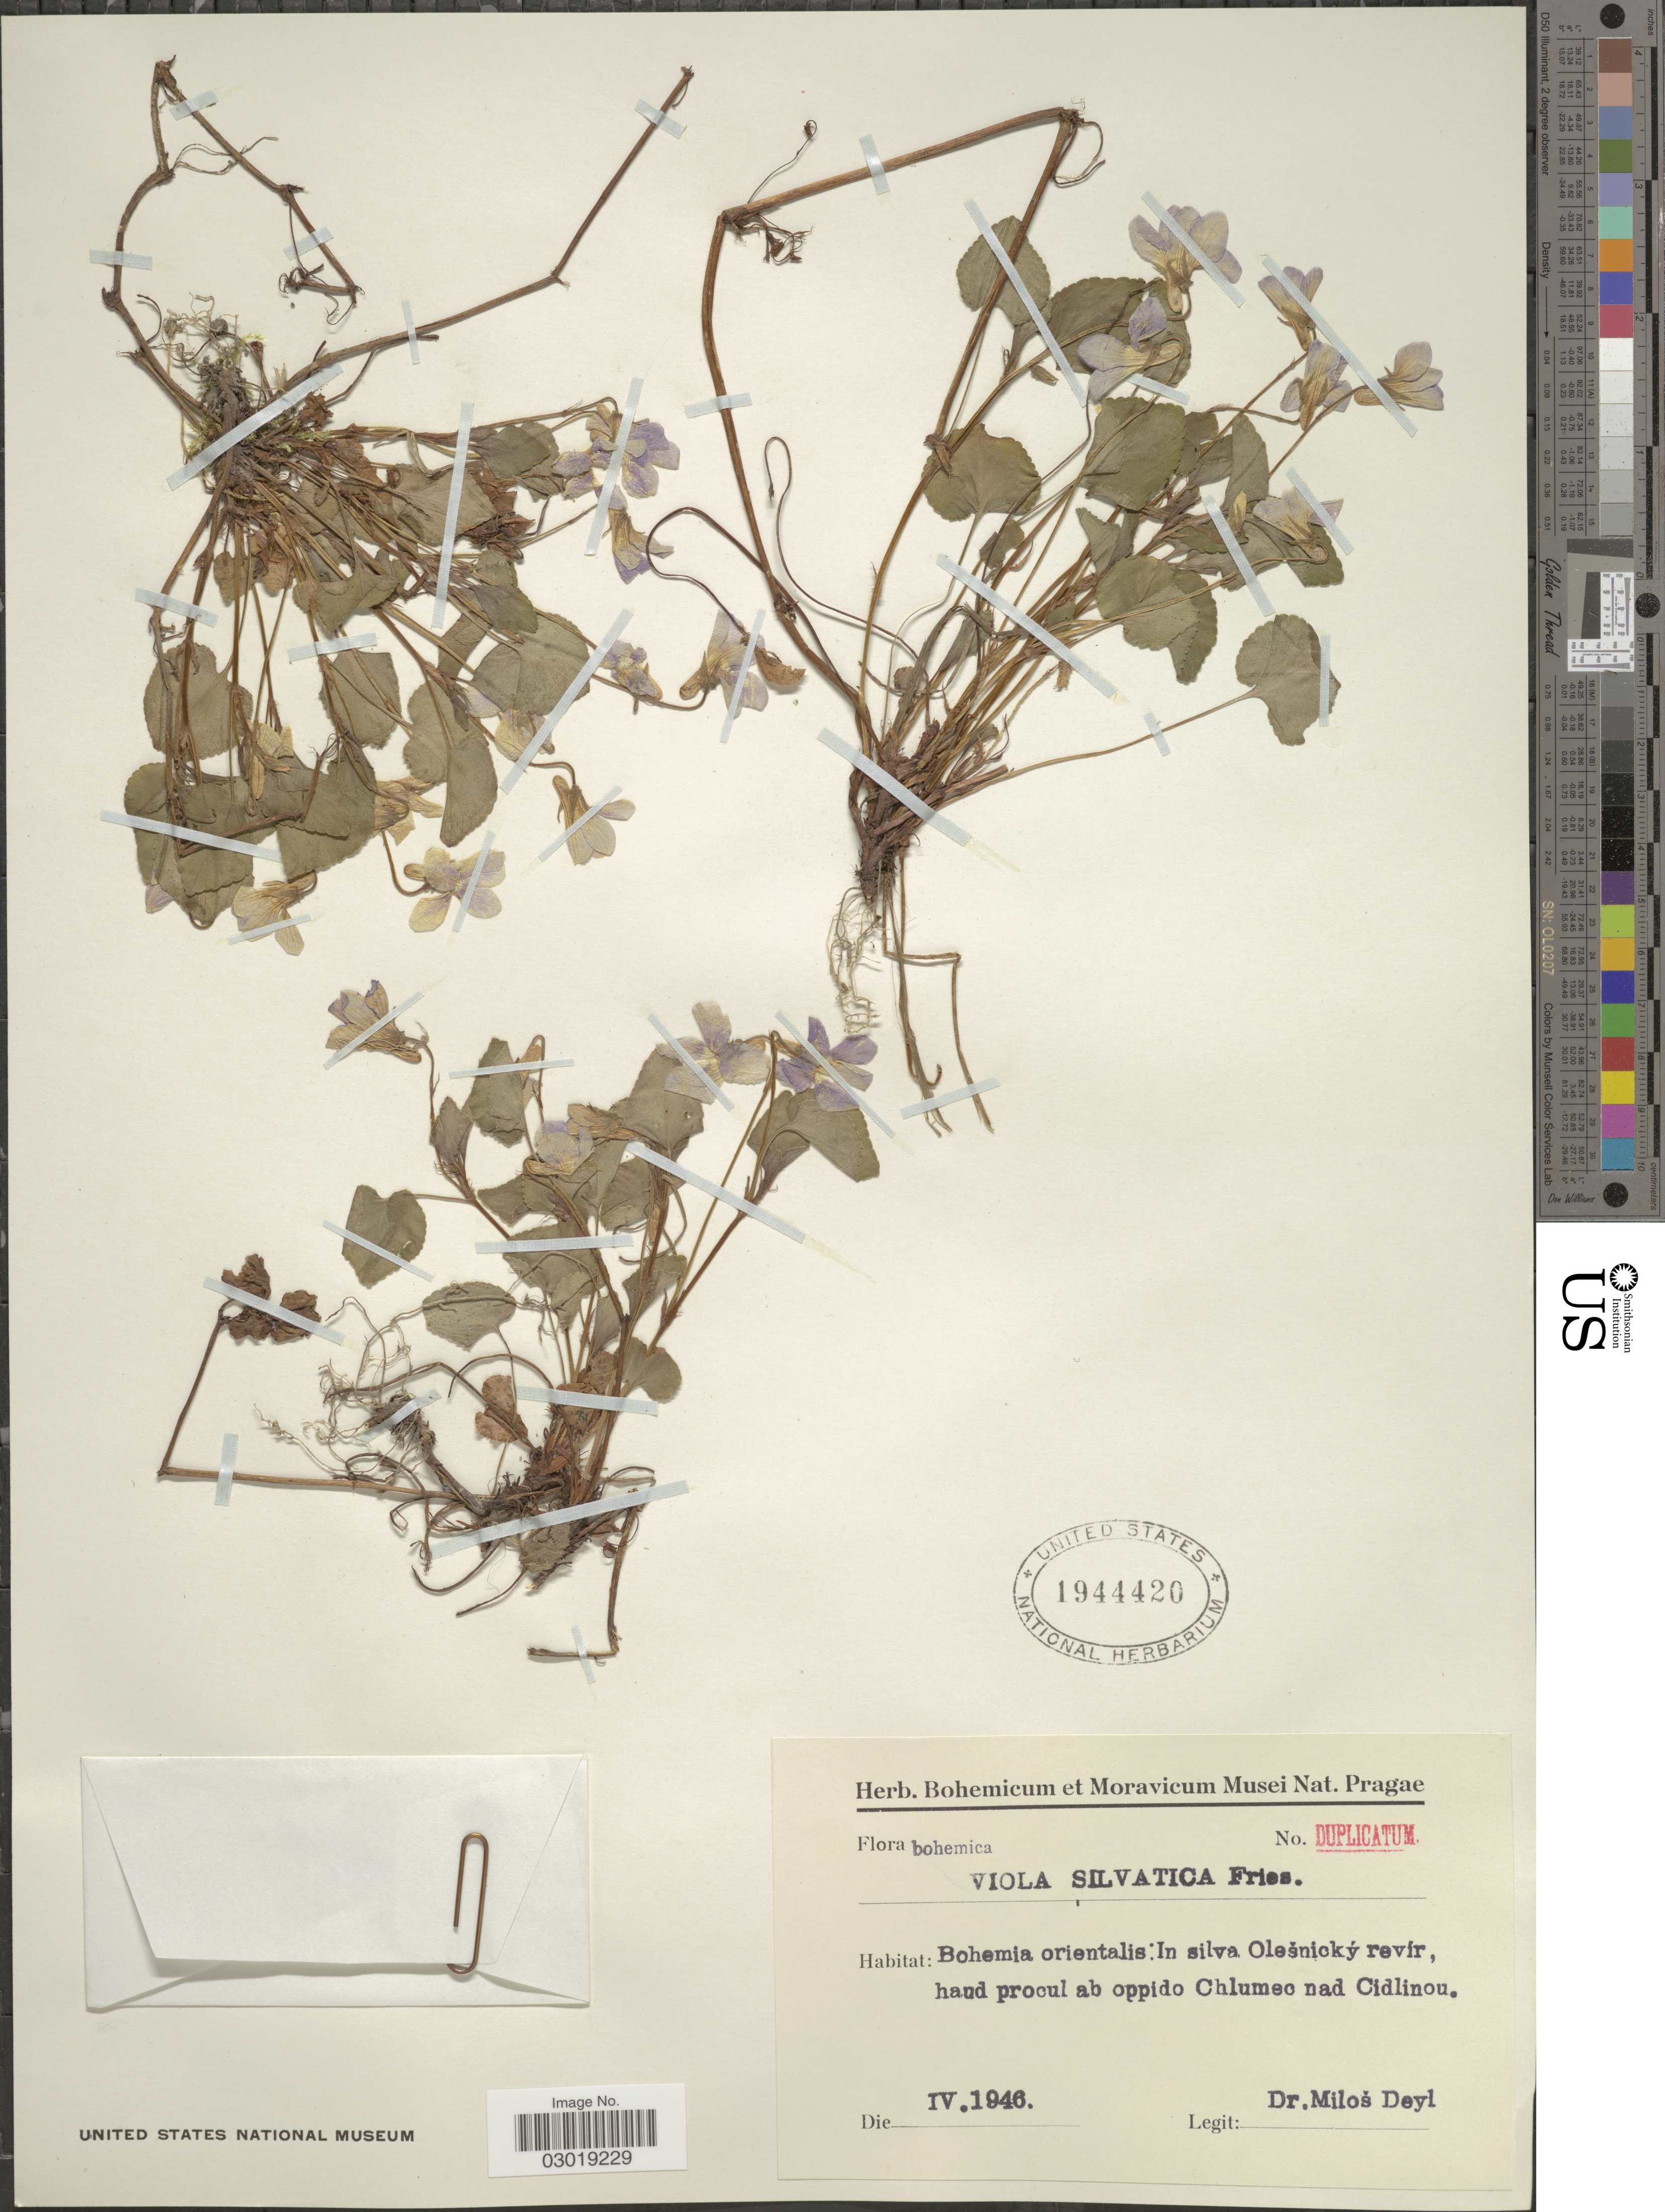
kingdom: Plantae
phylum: Tracheophyta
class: Magnoliopsida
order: Malpighiales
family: Violaceae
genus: Viola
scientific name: Viola sylvatica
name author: Fr.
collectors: M. Deyl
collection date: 1946-04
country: Czechia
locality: Bohemia orientalis: In silva Olesnický revir, haud procul ab oppido Chlumec nad Cidlinou.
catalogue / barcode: US 1944420